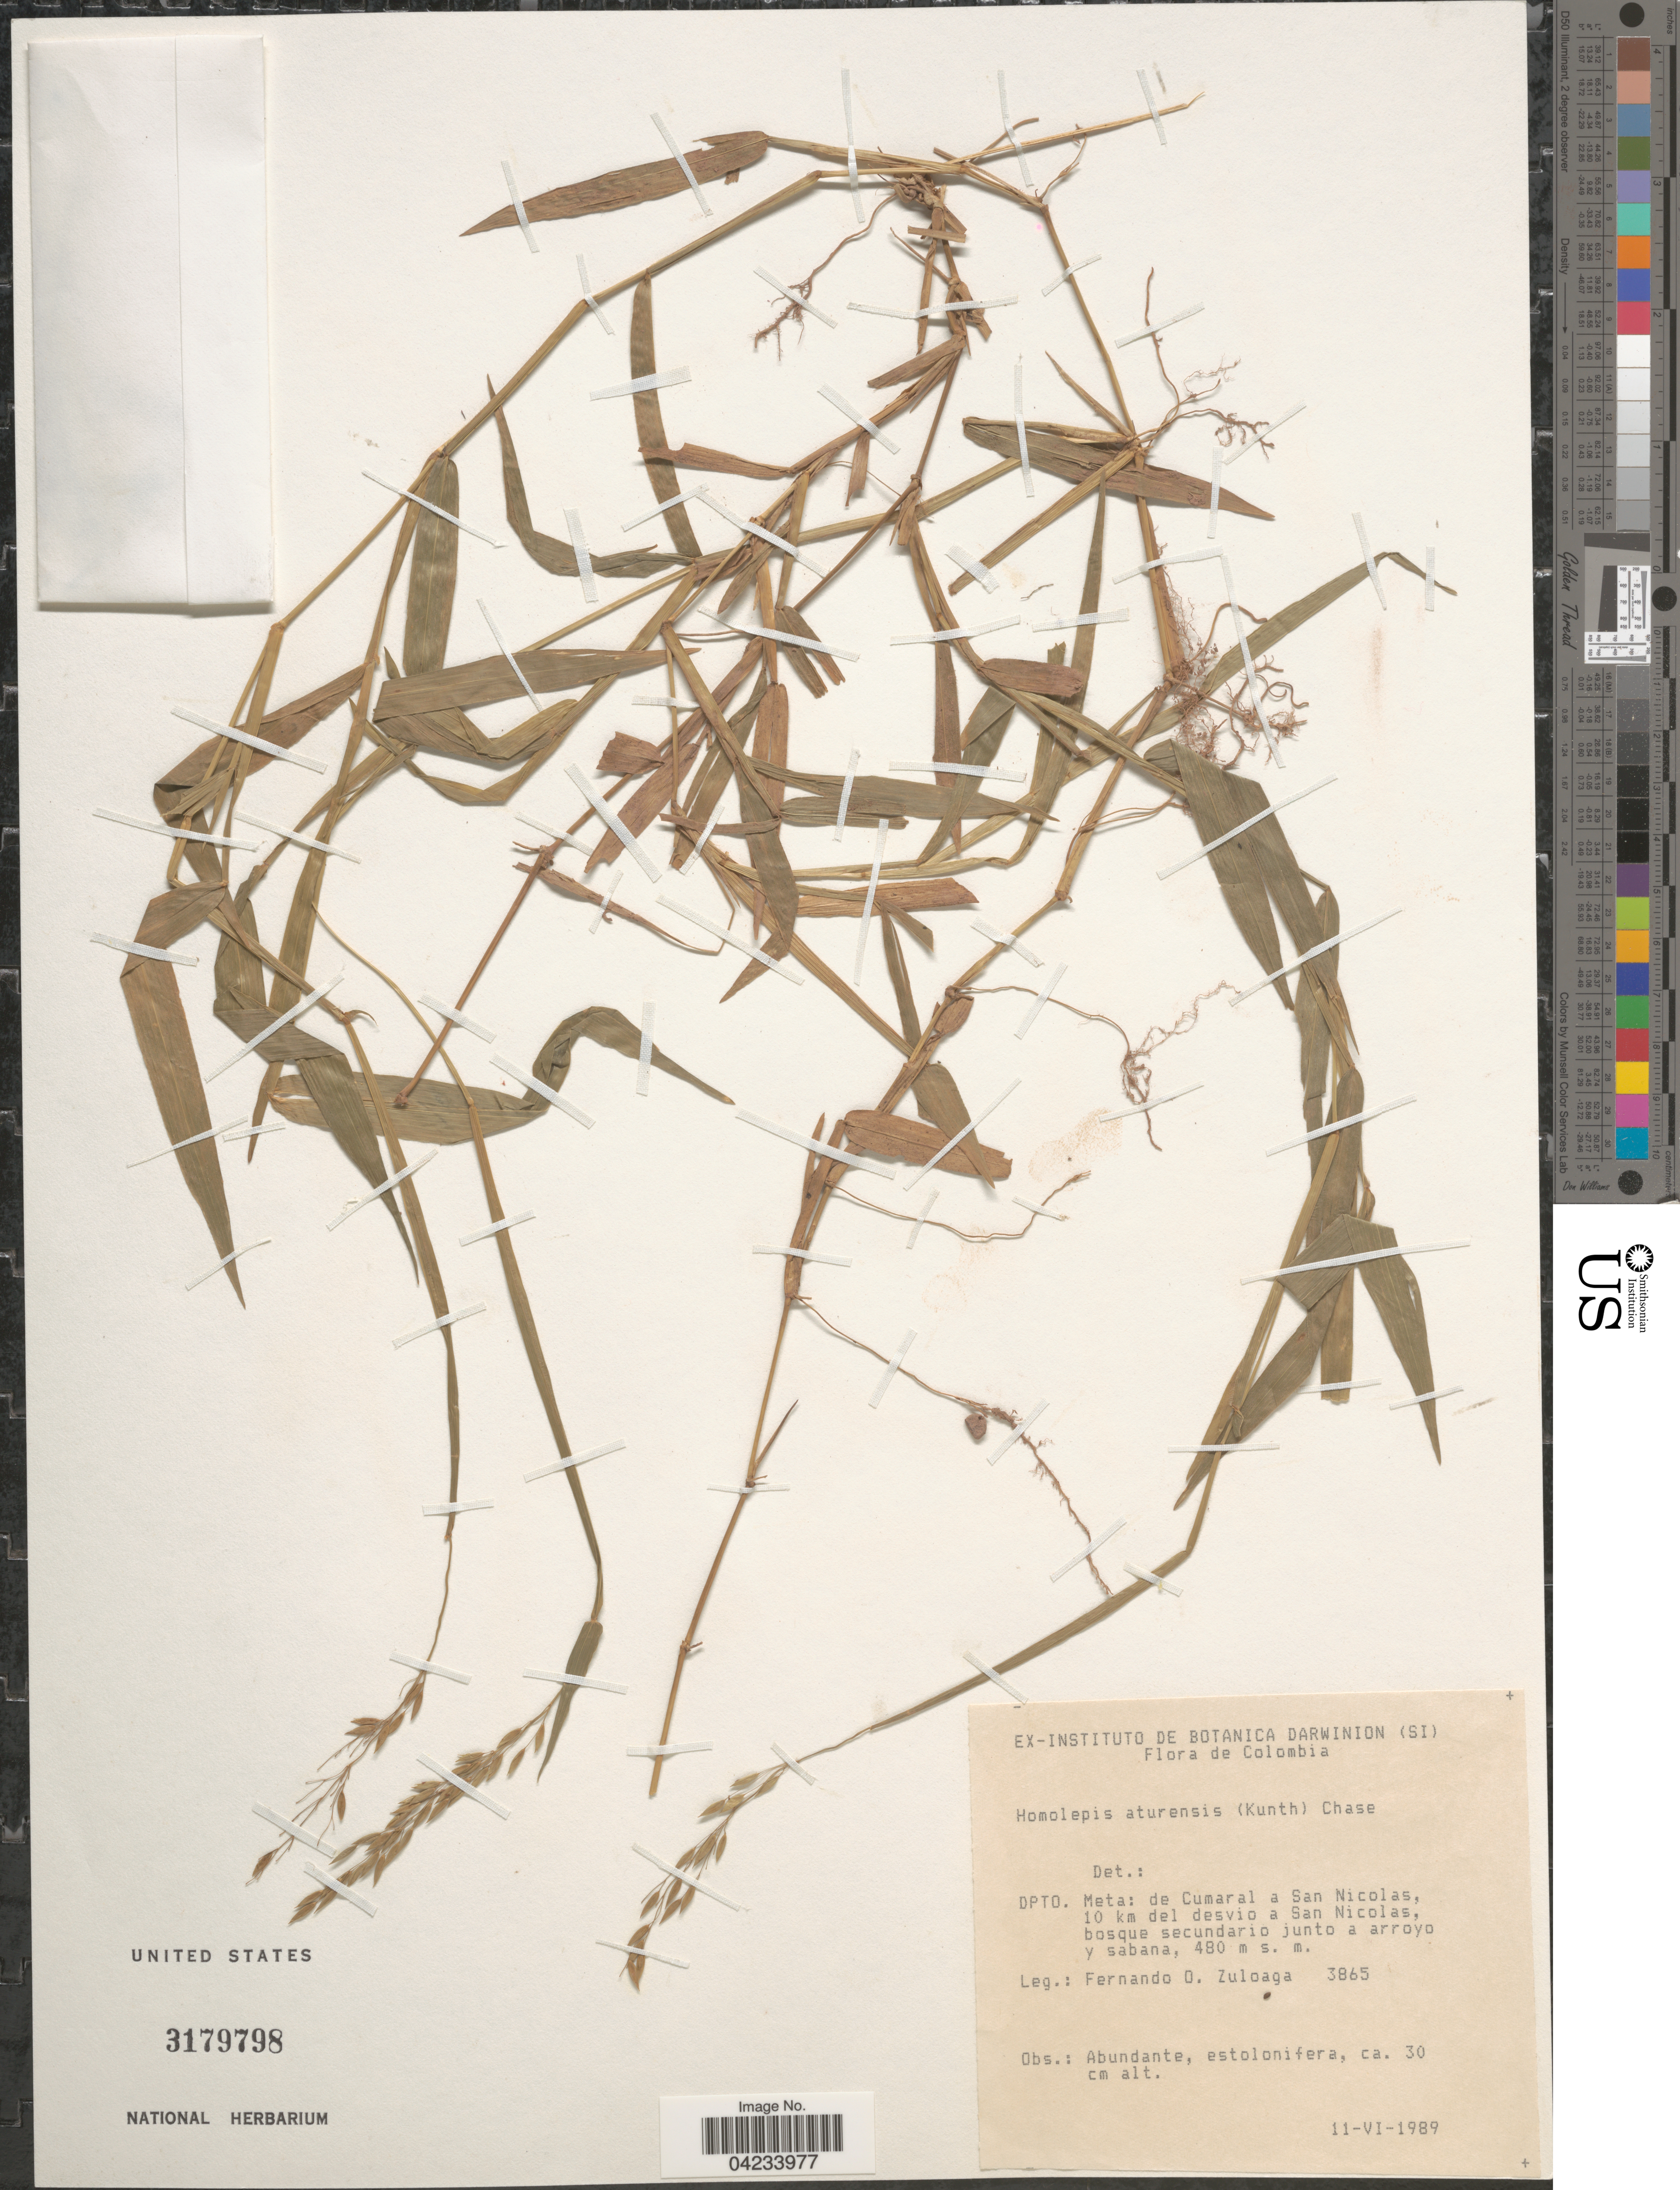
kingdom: Plantae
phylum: Tracheophyta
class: Liliopsida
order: Poales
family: Poaceae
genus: Homolepis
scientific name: Homolepis aturensis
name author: (Kunth) Chase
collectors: F. O. Zuloaga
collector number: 3865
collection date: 1989-06-11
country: Colombia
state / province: Meta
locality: Dpto. Meta: de Cumaral a San Nicolas, 10 km del desvio a San Nicolas.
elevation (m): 480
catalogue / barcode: US 3179798